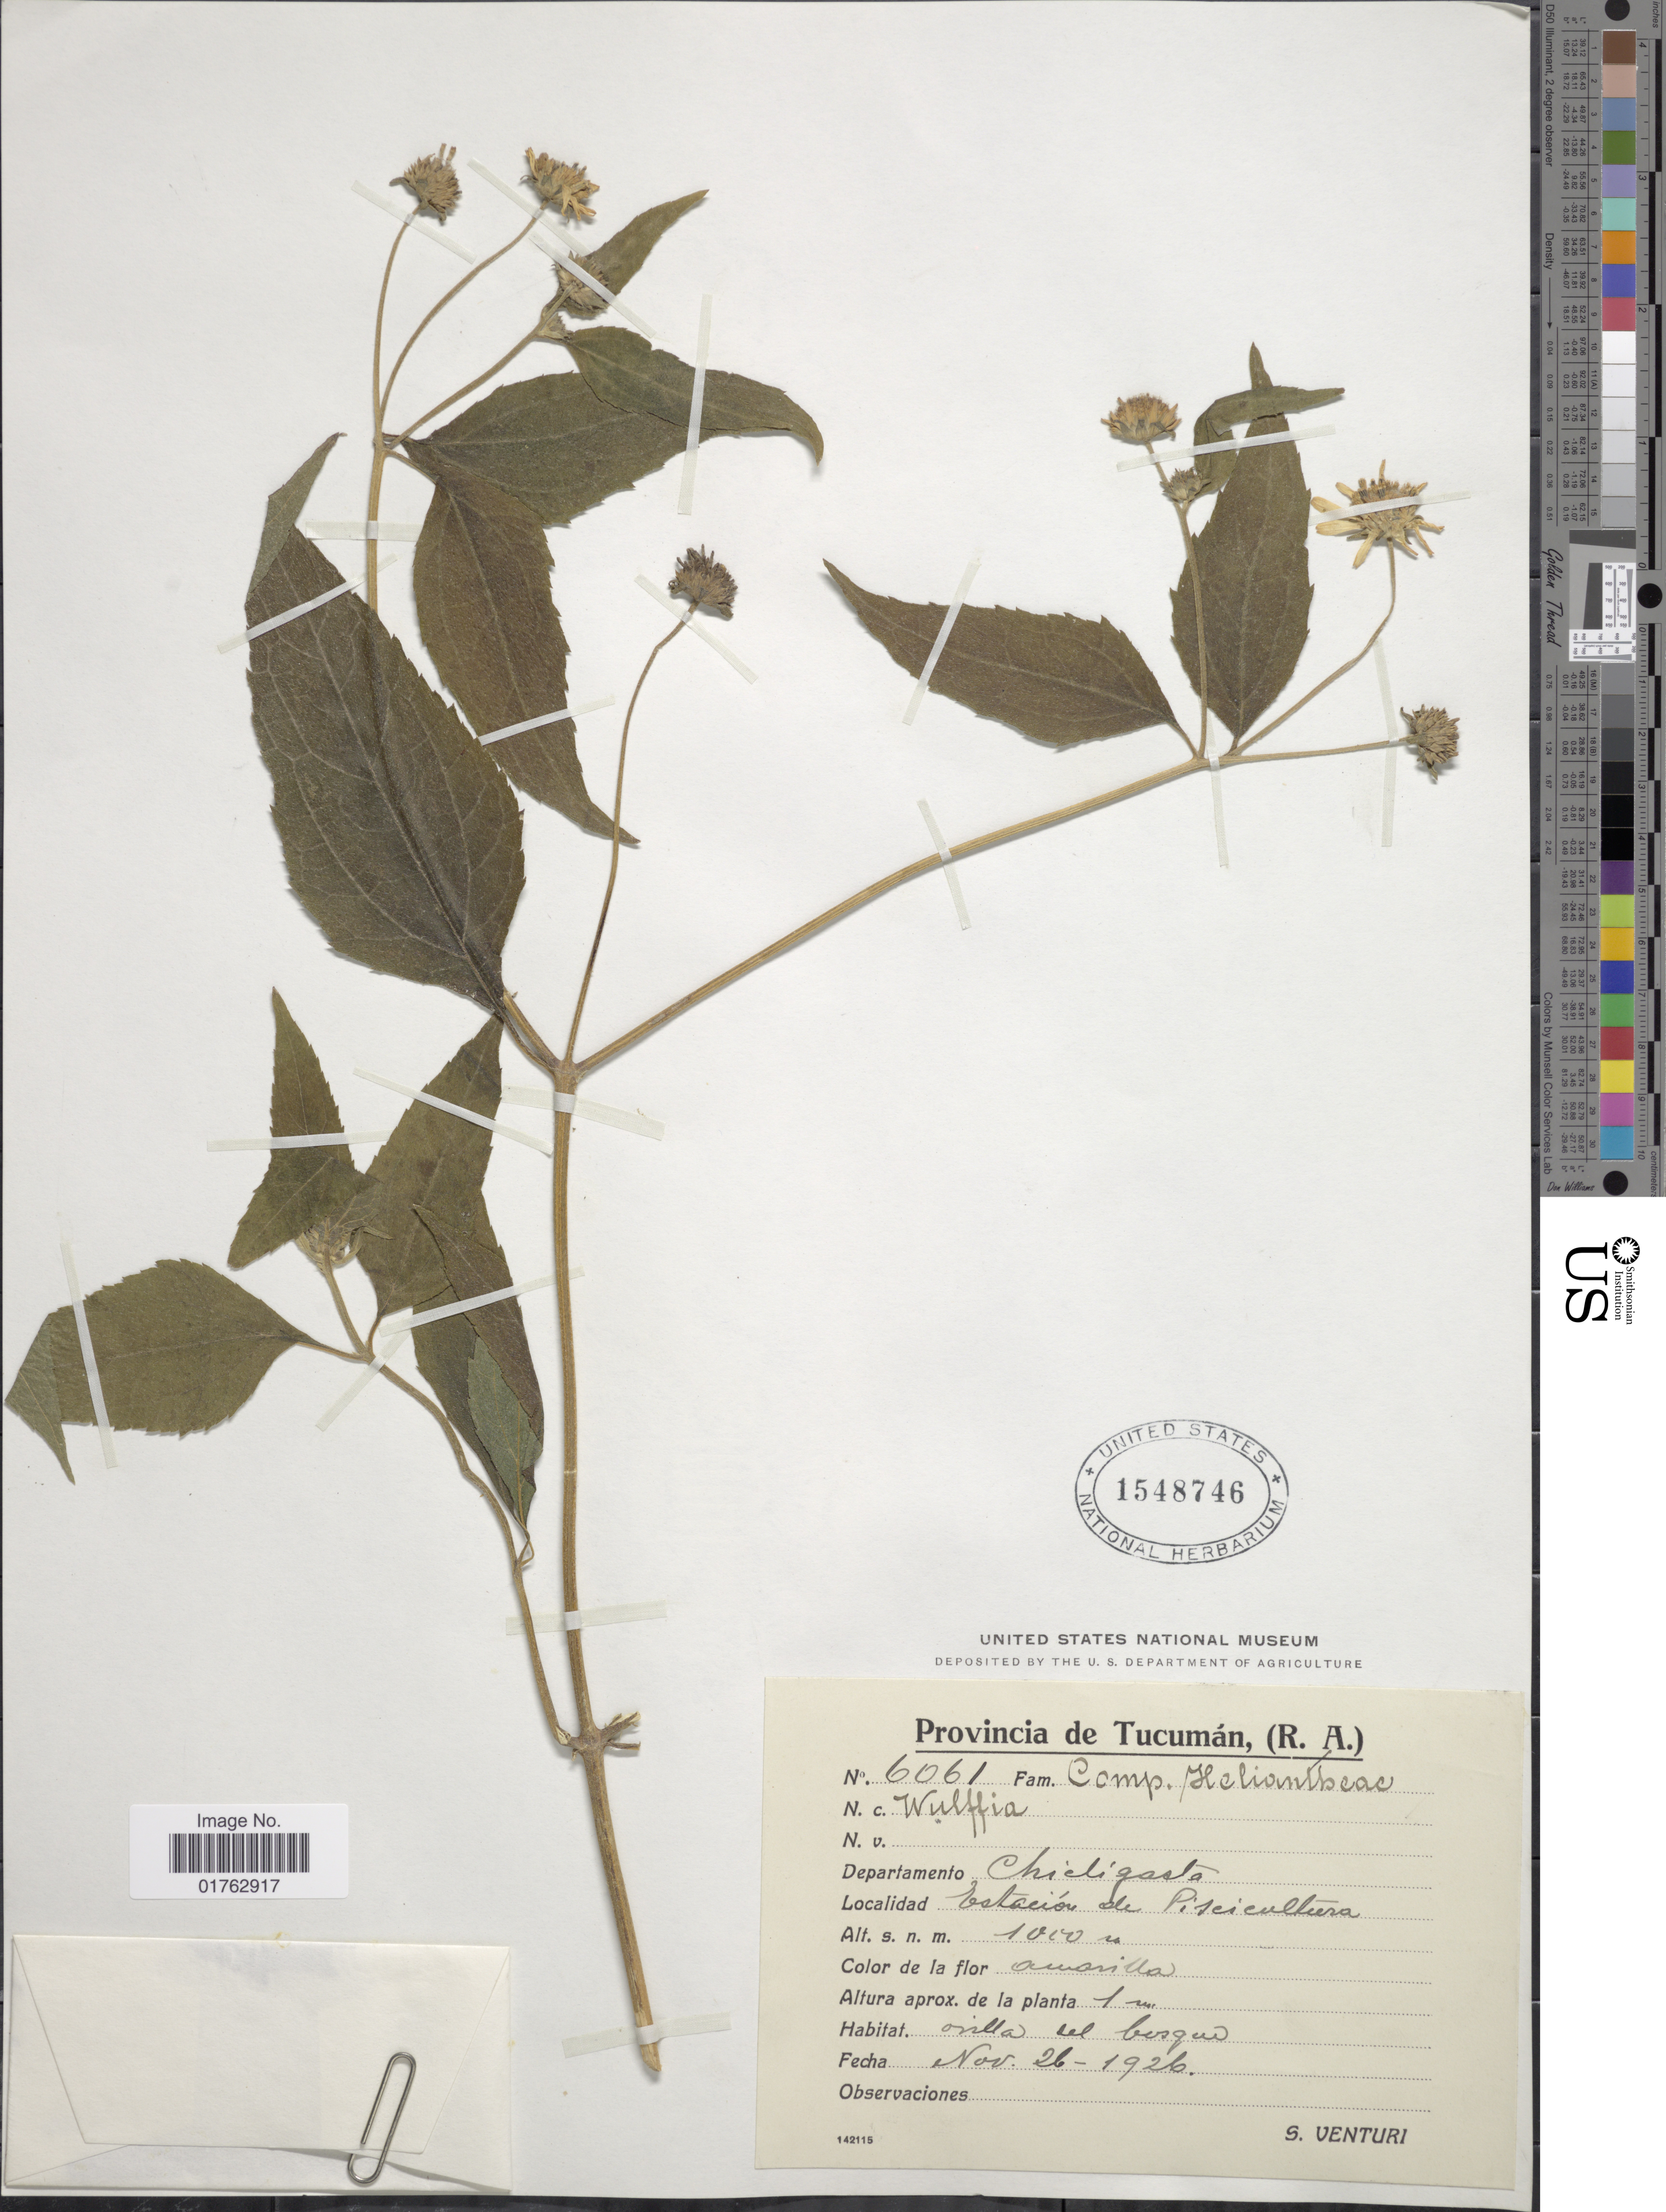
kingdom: Plantae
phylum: Tracheophyta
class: Magnoliopsida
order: Asterales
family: Asteraceae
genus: Wulffia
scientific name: Wulffia sp.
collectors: S. Venturi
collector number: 6061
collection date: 1926-11-26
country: Argentina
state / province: Tucuman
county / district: Chicligasta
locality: Estación de Piscicultura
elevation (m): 1000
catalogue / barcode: US 1548746